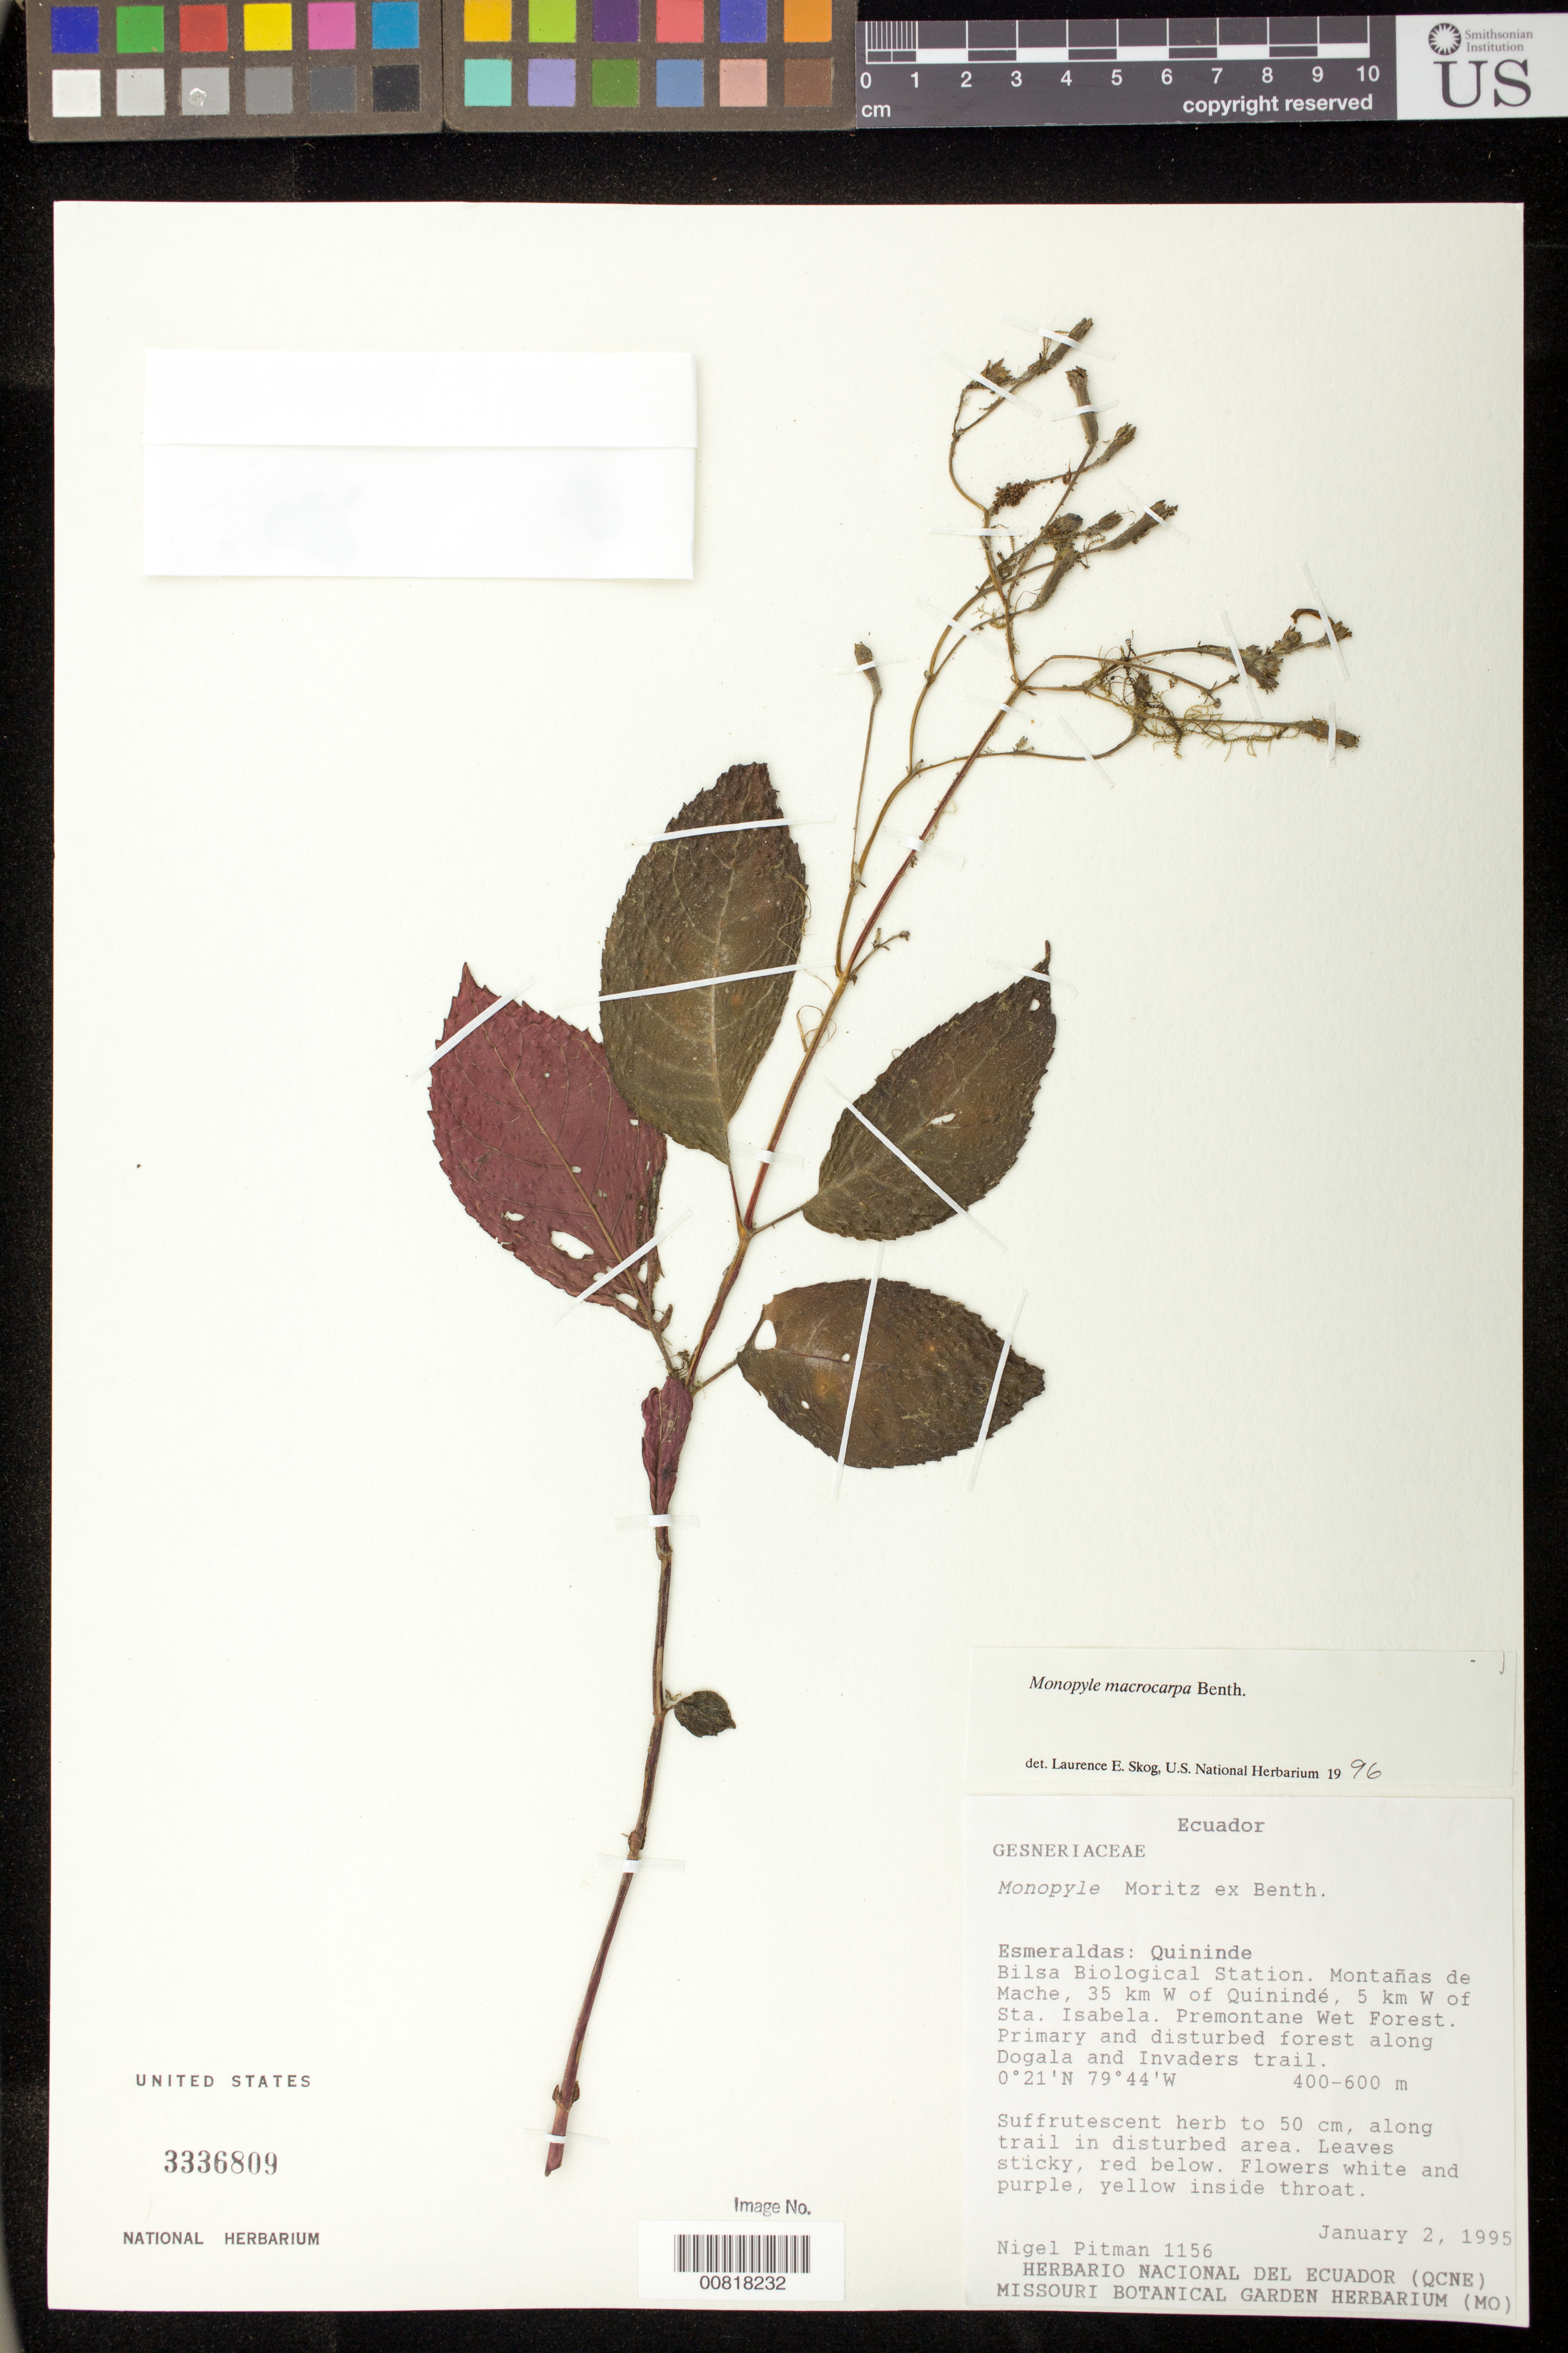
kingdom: Plantae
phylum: Tracheophyta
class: Magnoliopsida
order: Lamiales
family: Gesneriaceae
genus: Monopyle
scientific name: Monopyle chocoensis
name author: Keene & J.L. Clark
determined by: Clark, J. L., (SEL), The Marie Selby Botanical Garden (UNITED STATES)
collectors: N. Pitman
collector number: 1156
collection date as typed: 02 Jan 1995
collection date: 1995-01-02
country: Ecuador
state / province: Esmeraldas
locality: Quininde, Bilsa Biological Reserve, Montañas de Mache, 35 km W of Quinindé, 5 km W of Santa Isabela; along Dogala and Invaders trail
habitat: Premontane wet forest; primary and disturbed forest, along trail in disturbed area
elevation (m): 400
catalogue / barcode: US 3336809